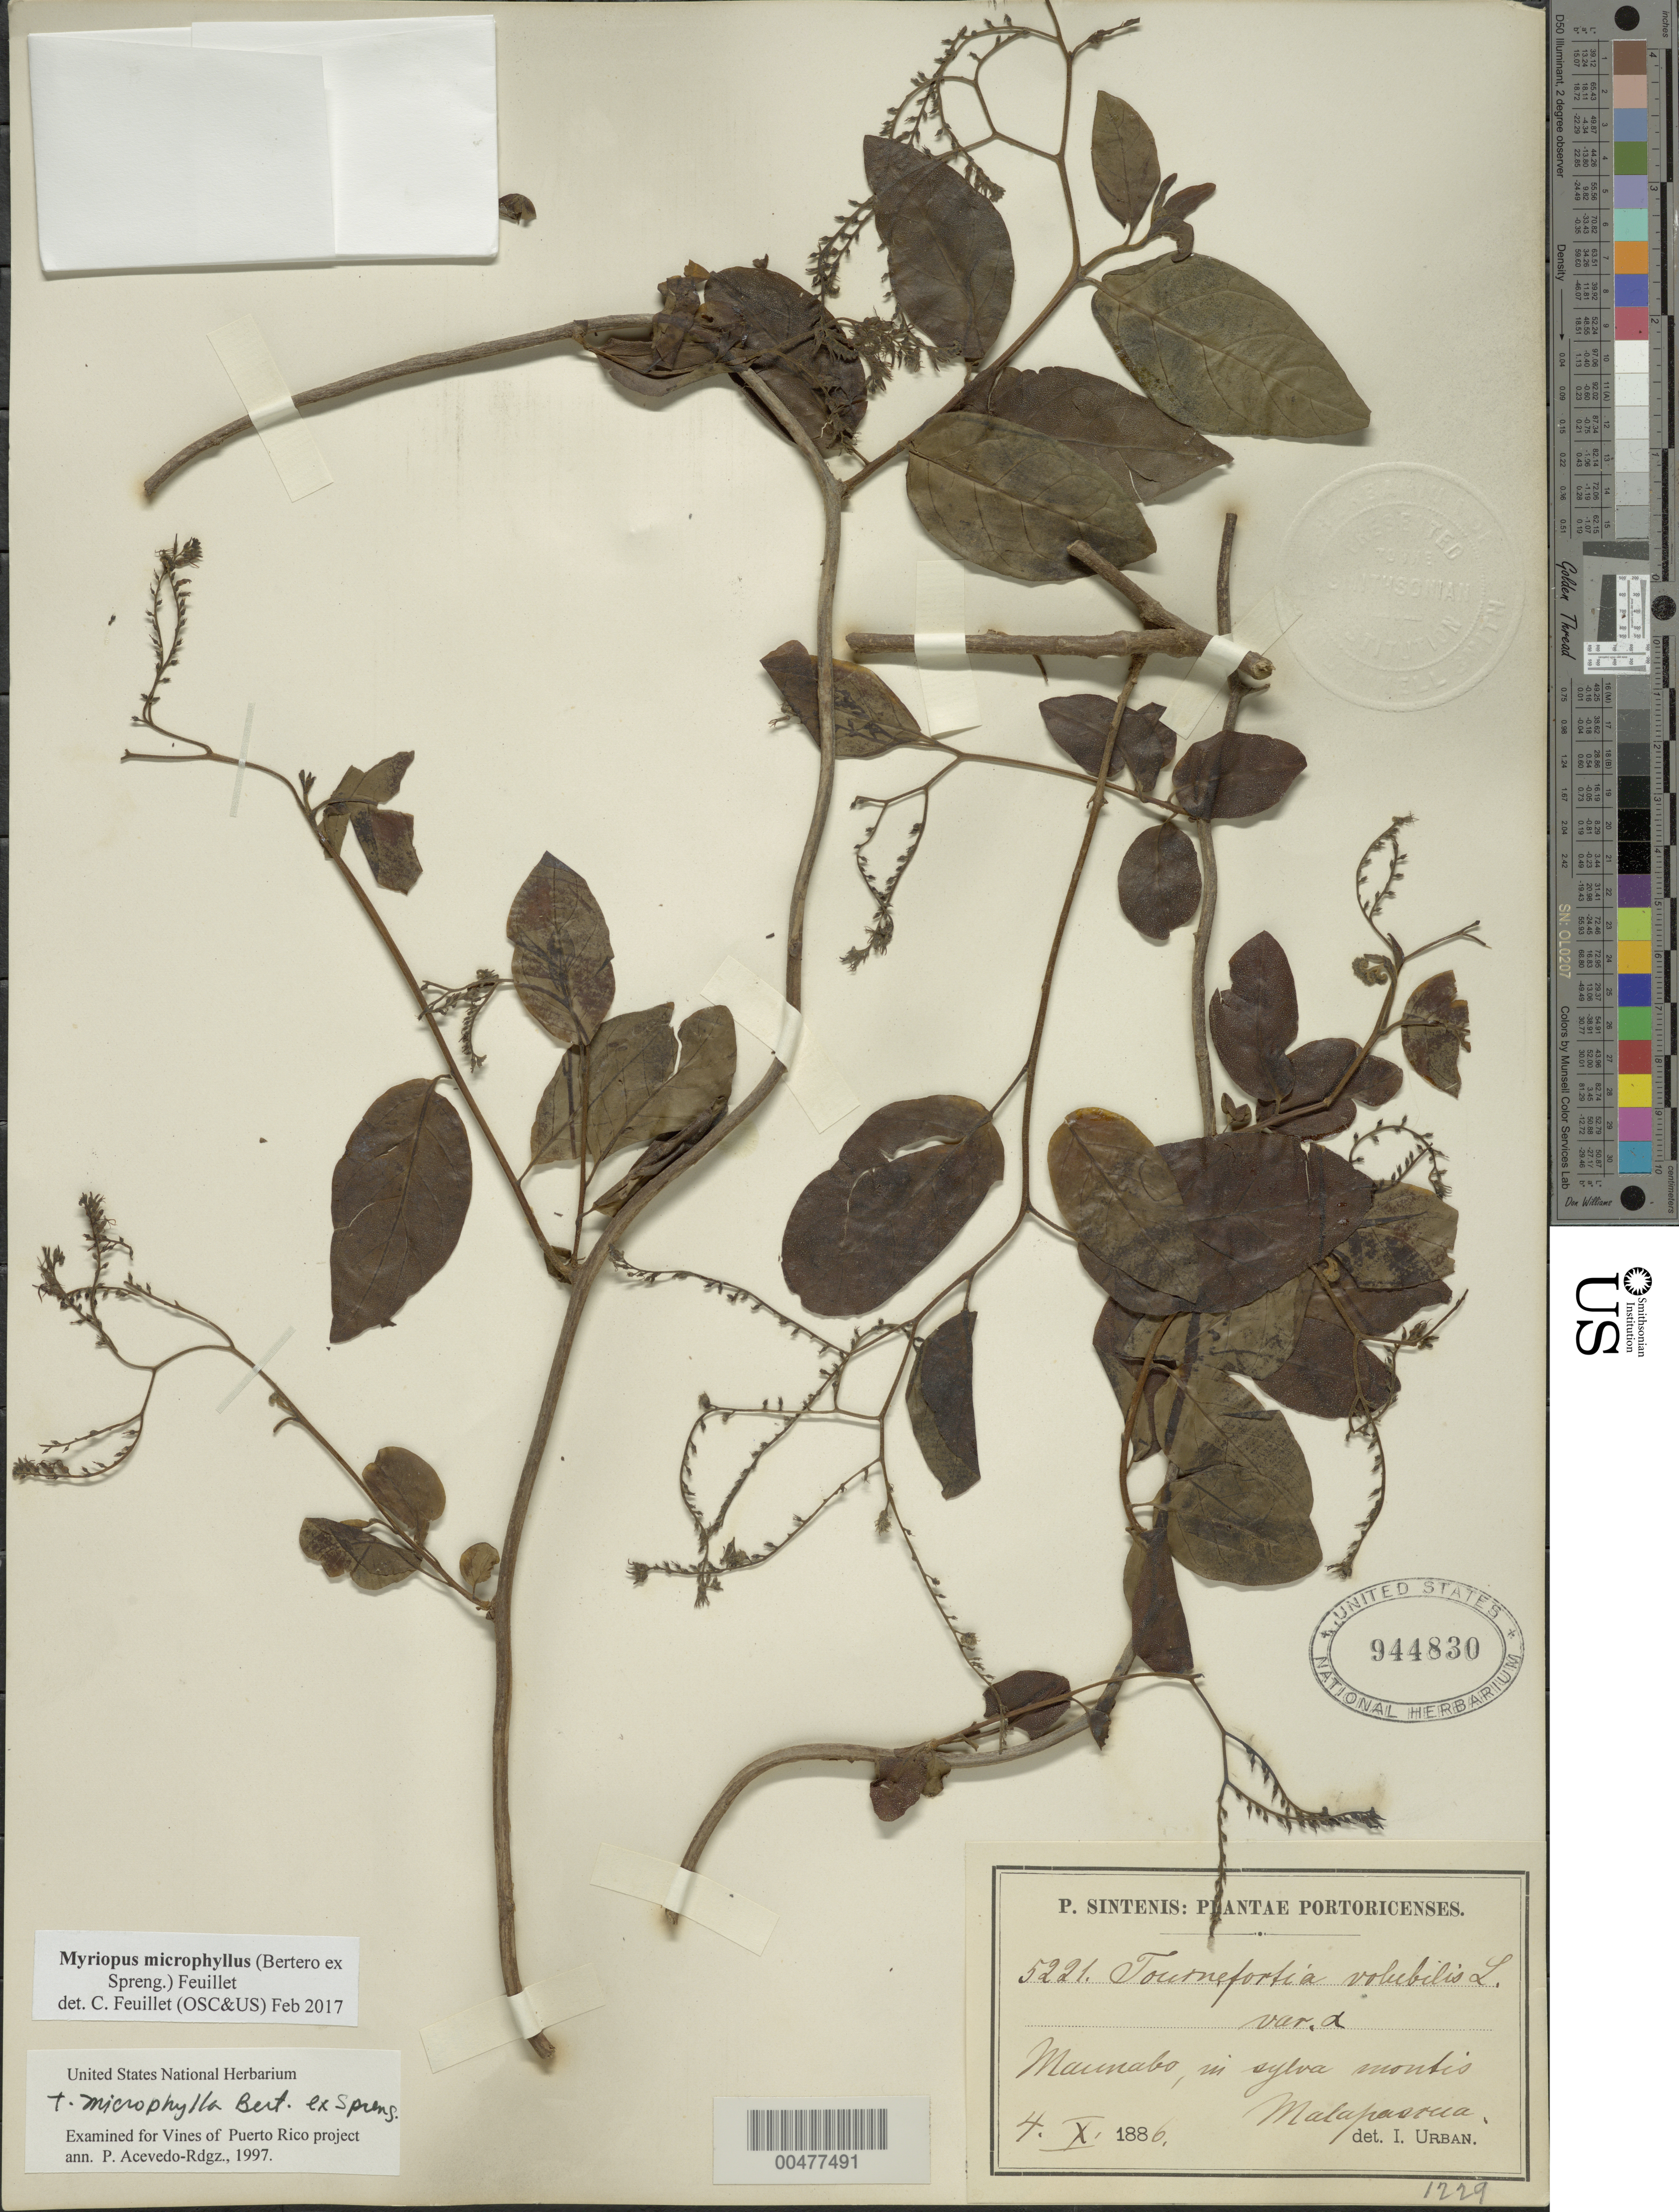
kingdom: Plantae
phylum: Tracheophyta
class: Magnoliopsida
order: Boraginales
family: Heliotropiaceae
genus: Myriopus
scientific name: Myriopus microphyllus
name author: (Bertero ex Spreng.) Feuillet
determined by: Feuillet, C.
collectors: P. Sintenis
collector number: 5221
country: Puerto Rico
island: Greater Antilles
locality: Maunabo. In sylva accountis Malapascua.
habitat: In sylvis montis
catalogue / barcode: US 944830